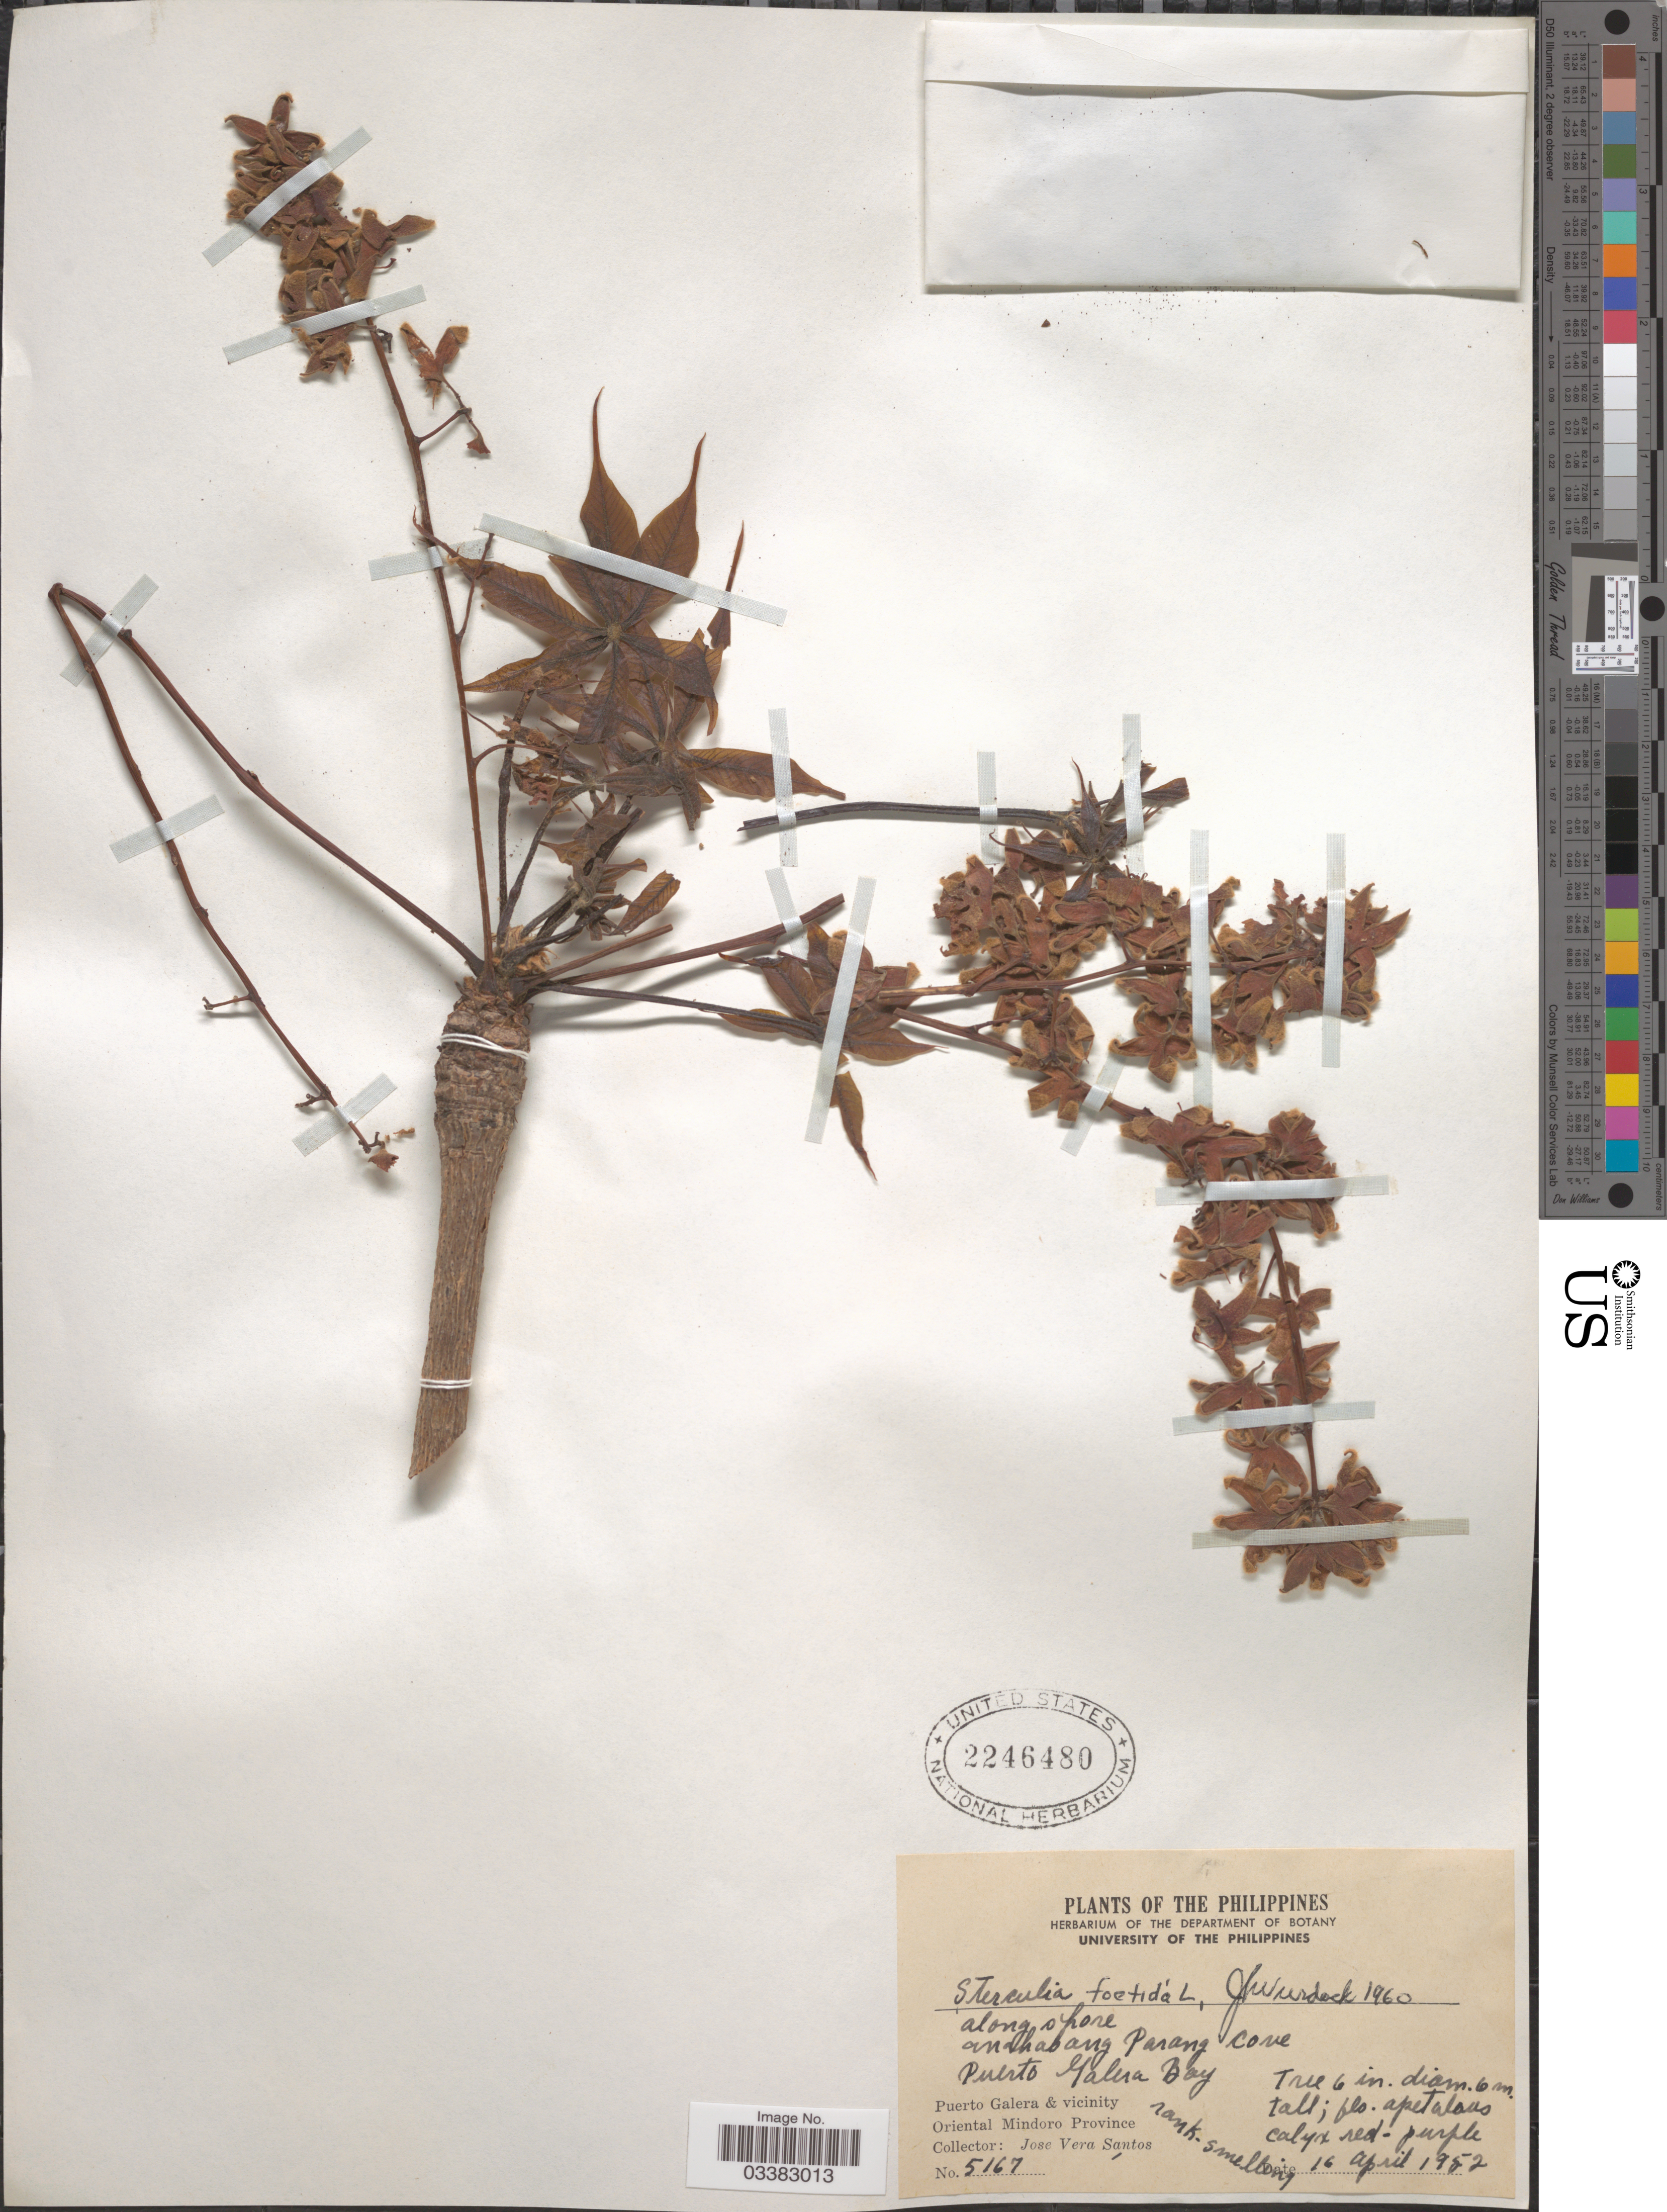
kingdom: Plantae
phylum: Tracheophyta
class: Magnoliopsida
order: Malvales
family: Malvaceae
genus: Sterculia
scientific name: Sterculia foetida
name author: L.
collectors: J. V. Santos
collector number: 5167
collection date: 1952-04-16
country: Philippines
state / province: Mimaropa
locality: Along shore Anahabang Parang Cove, Puerto Galera Bay. Puerto Galera & vicinity. Oriental Mindoro Province.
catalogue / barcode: US 2246480